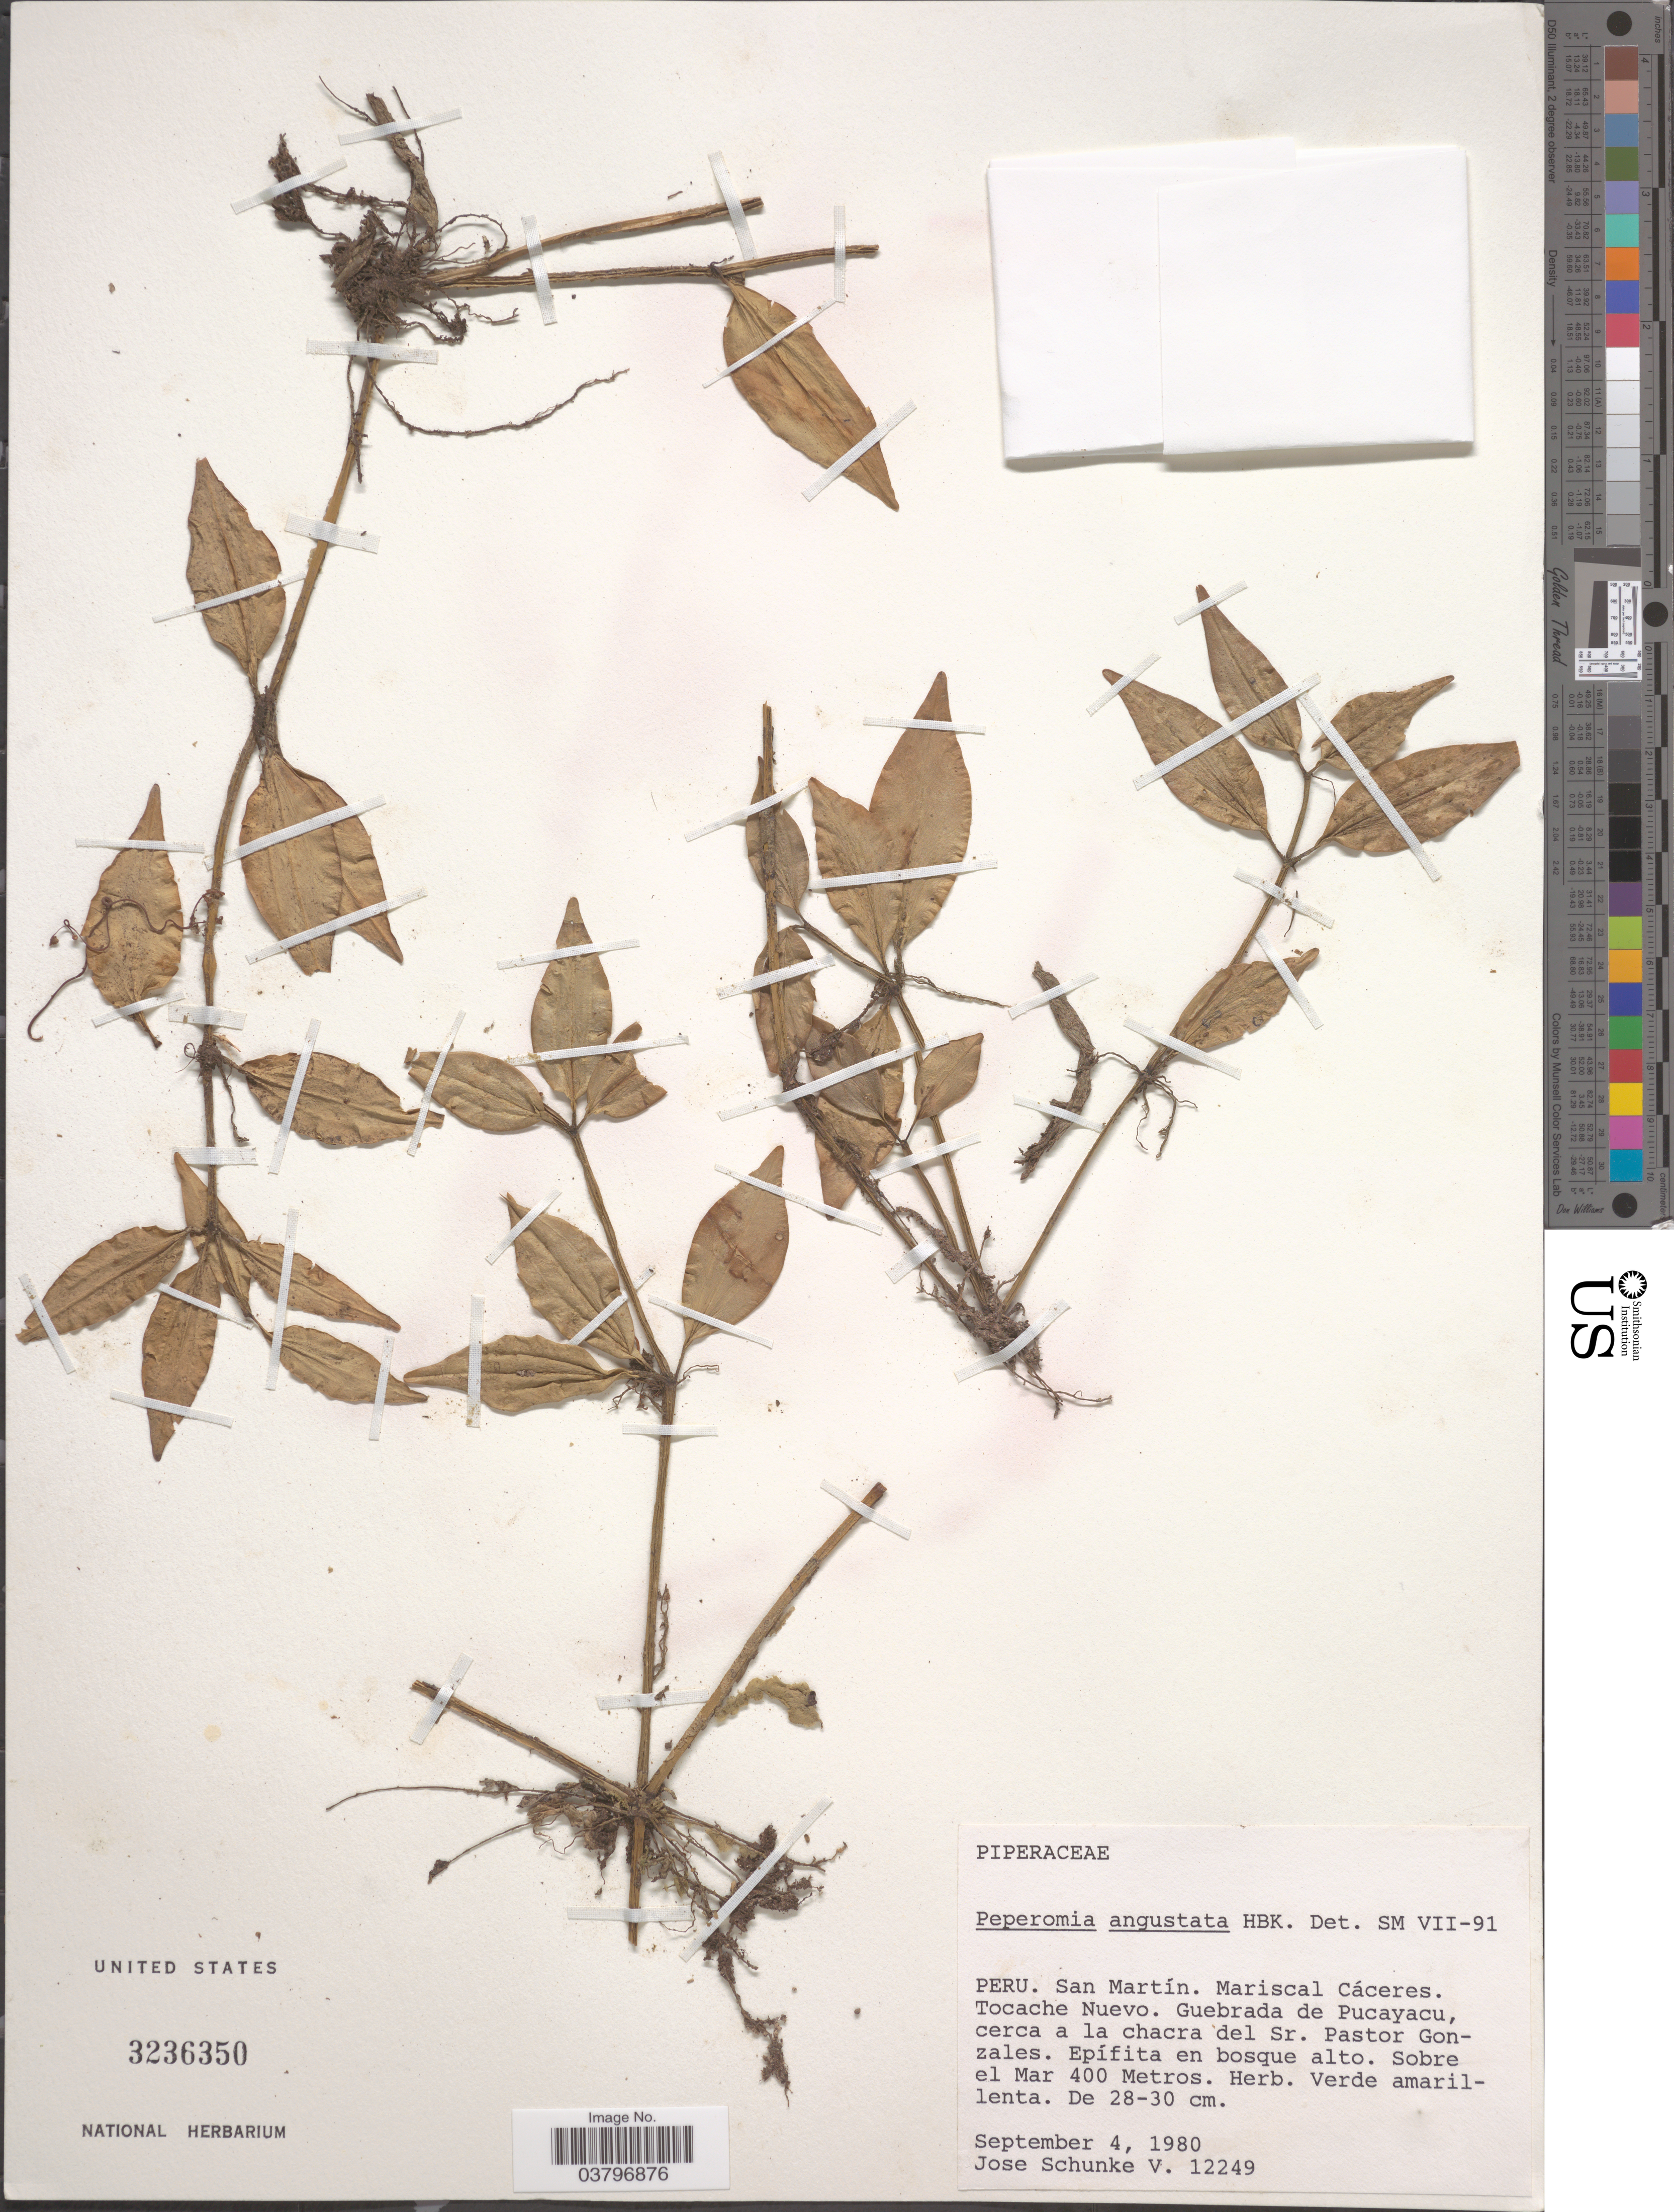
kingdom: Plantae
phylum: Tracheophyta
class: Magnoliopsida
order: Piperales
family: Piperaceae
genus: Peperomia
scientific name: Peperomia angustata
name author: Kunth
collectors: J. Schunke Vigo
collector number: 12249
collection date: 1980-09-04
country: Peru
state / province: San Martín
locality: Mariscal Cáceres. Tocache Nuevo. Guebrada de Pucayacu, cerca a la chacra del Sr. Pastor Gonzales.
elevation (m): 400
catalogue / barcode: US 3236350